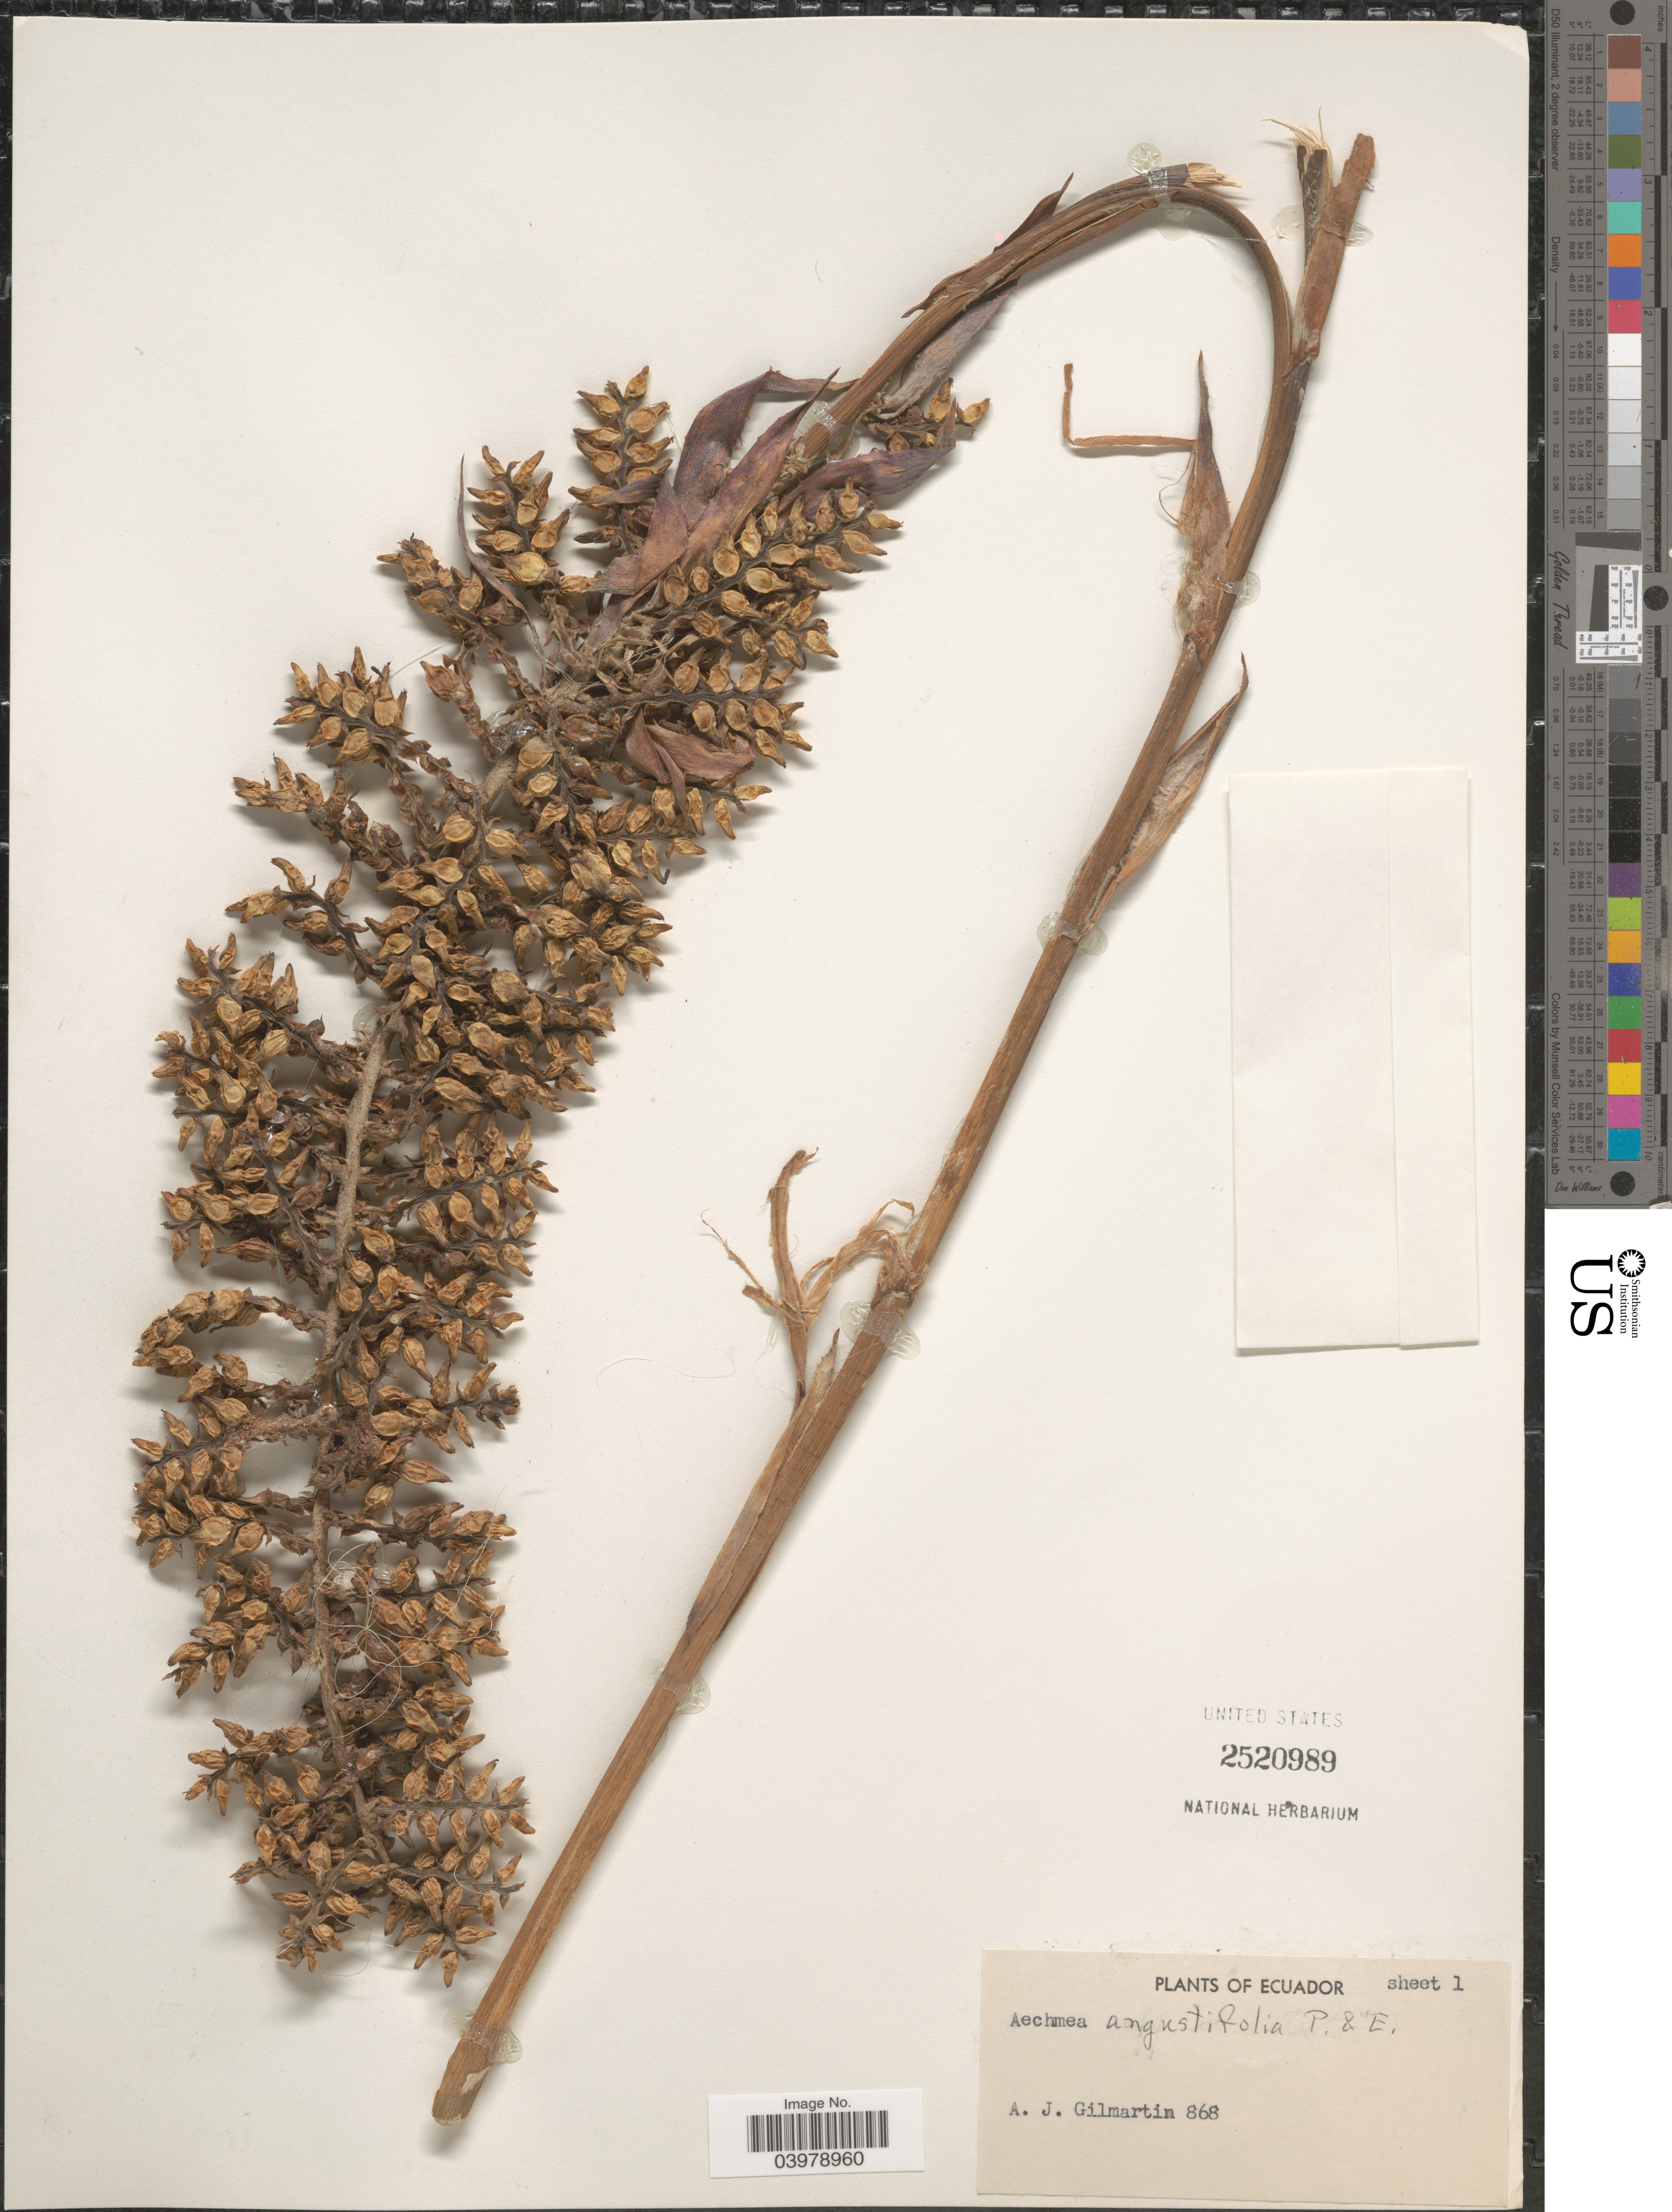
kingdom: Plantae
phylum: Tracheophyta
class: Liliopsida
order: Poales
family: Bromeliaceae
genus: Aechmea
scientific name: Aechmea angustifolia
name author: Poepp. & Endl.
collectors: A. J. Gilmartin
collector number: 868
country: Ecuador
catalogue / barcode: US 2520989